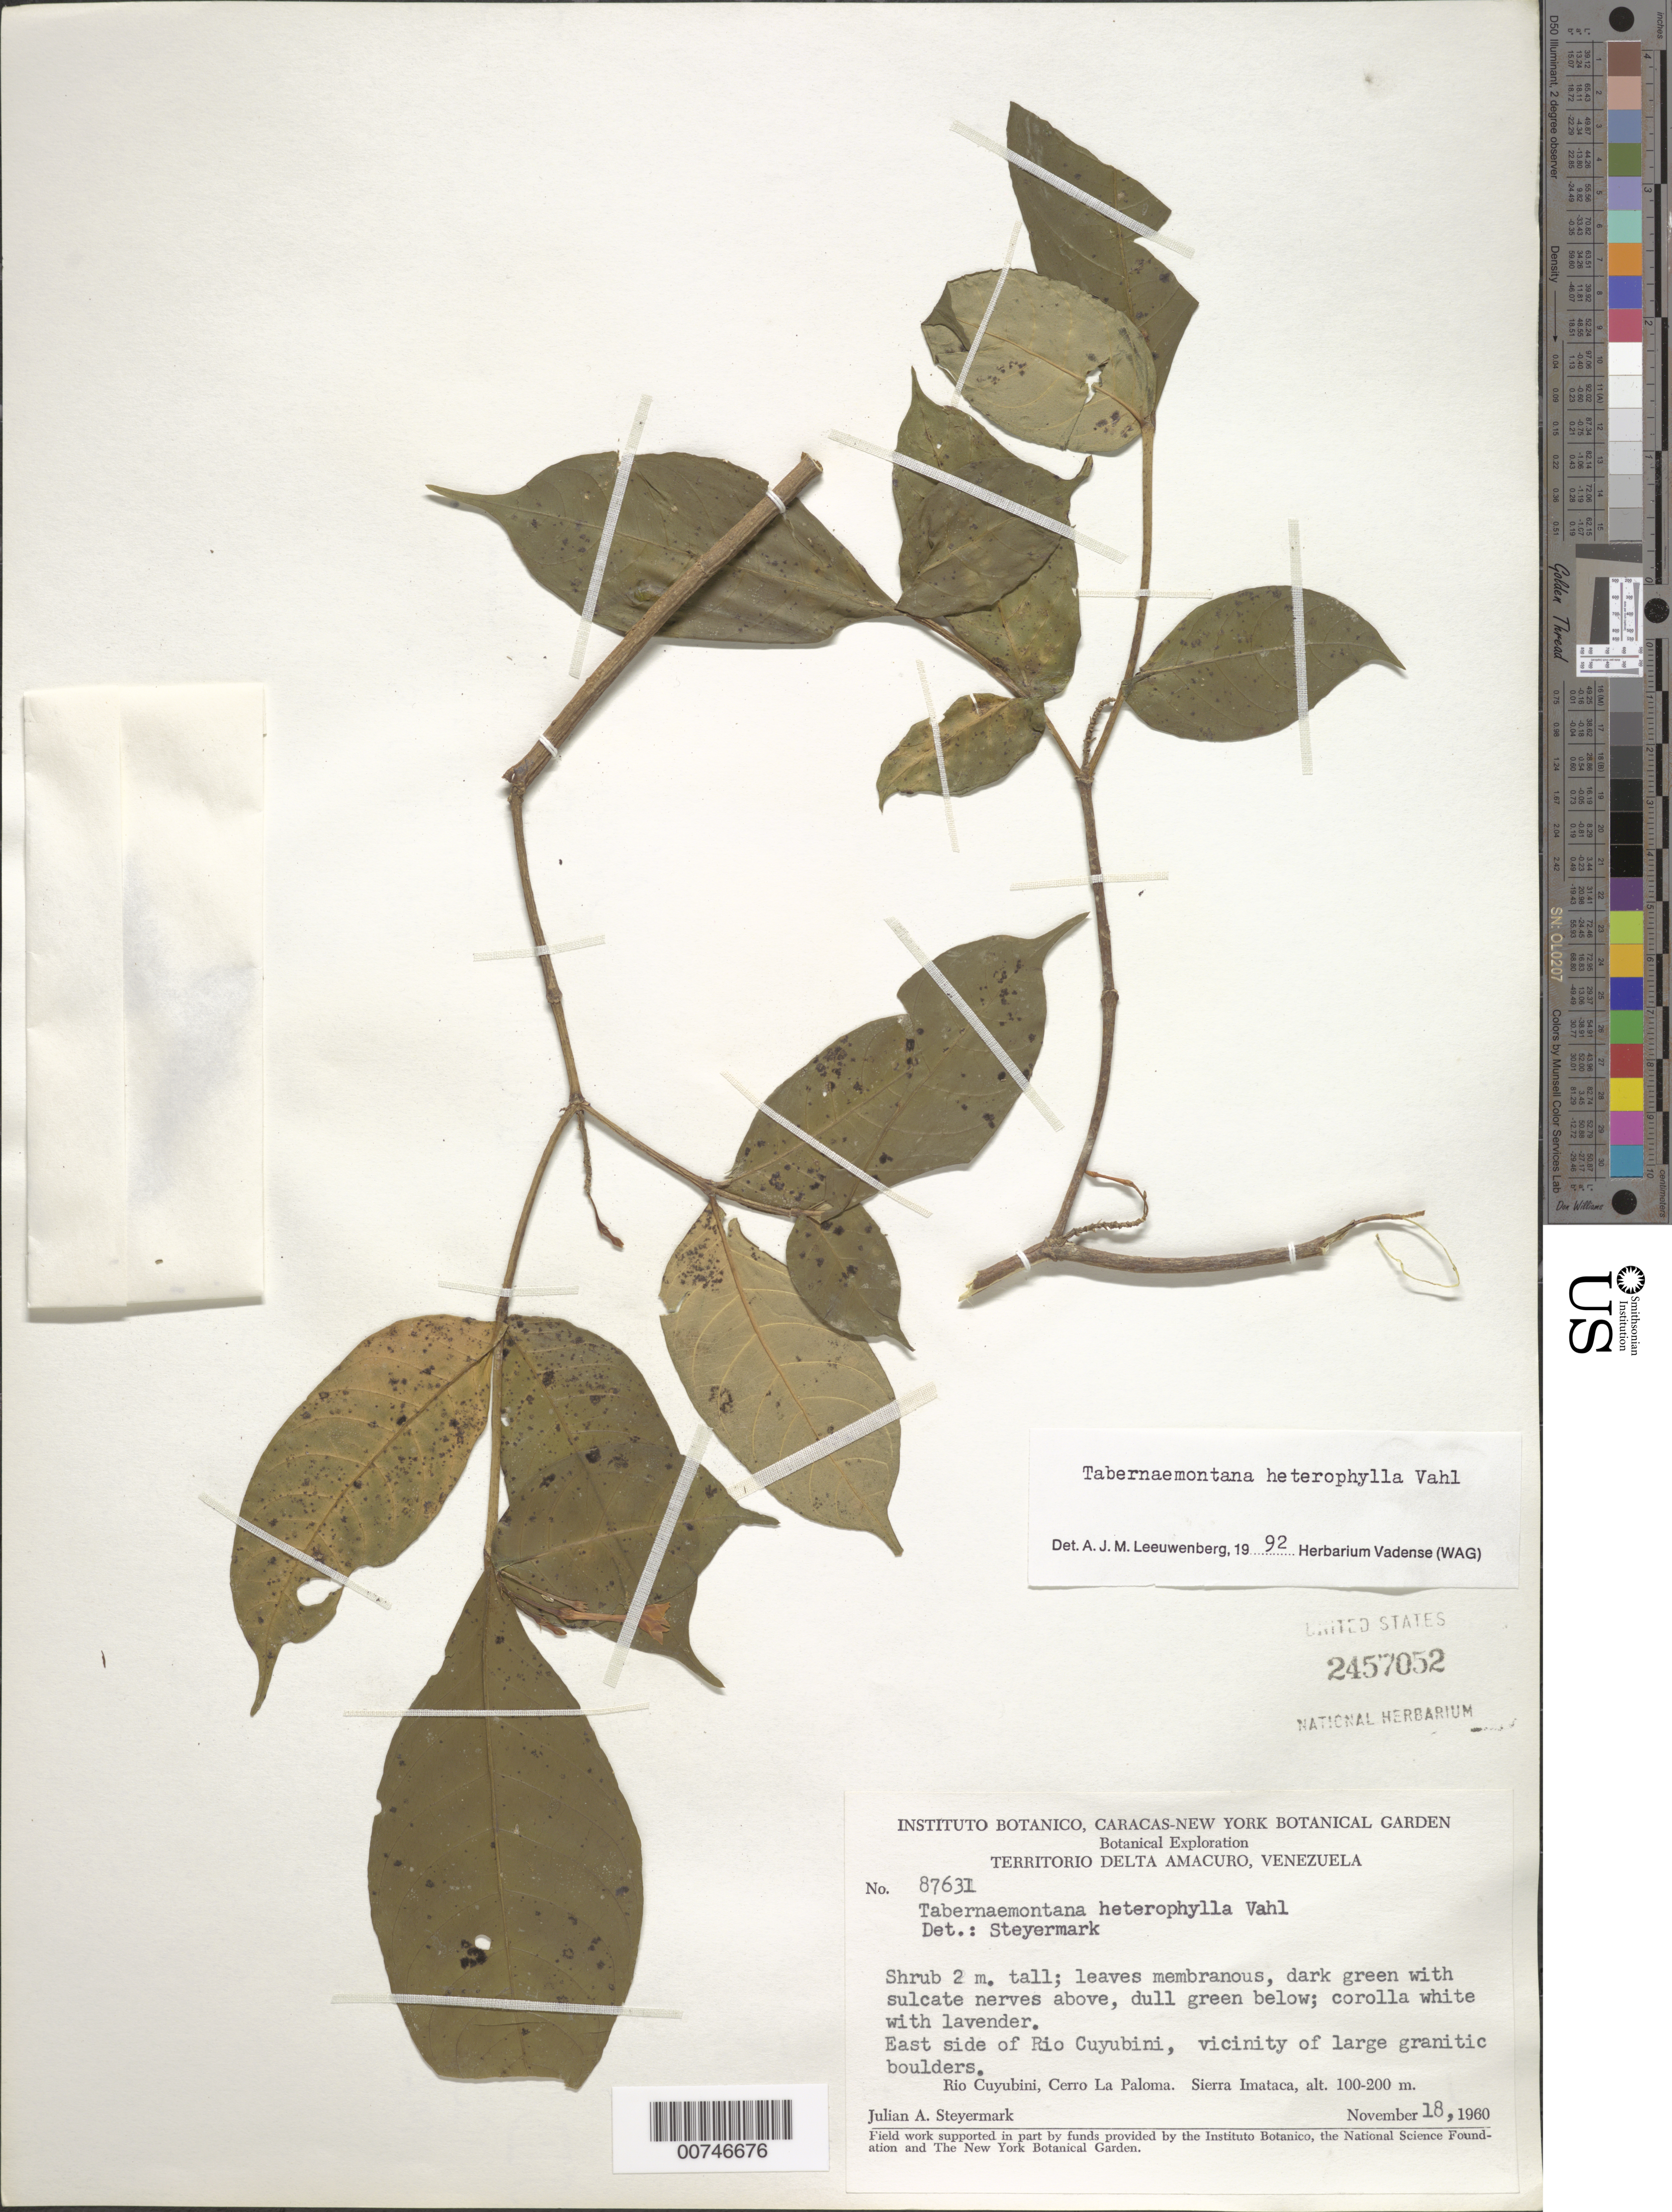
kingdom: Plantae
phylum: Tracheophyta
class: Magnoliopsida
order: Gentianales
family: Apocynaceae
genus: Tabernaemontana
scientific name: Tabernaemontana heterophylla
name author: Vahl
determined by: Leeuwenberg, A. J. M.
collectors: J. Steyermark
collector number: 87631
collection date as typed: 18-Nov-60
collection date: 1960-11-18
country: Venezuela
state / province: Delta Amacuro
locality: Río Cuyubini, E side; Cerro La Paloma, Sierra Imataca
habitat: On large granitic boulders, east side of Rio Cuyubini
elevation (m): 100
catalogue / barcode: US 2457052